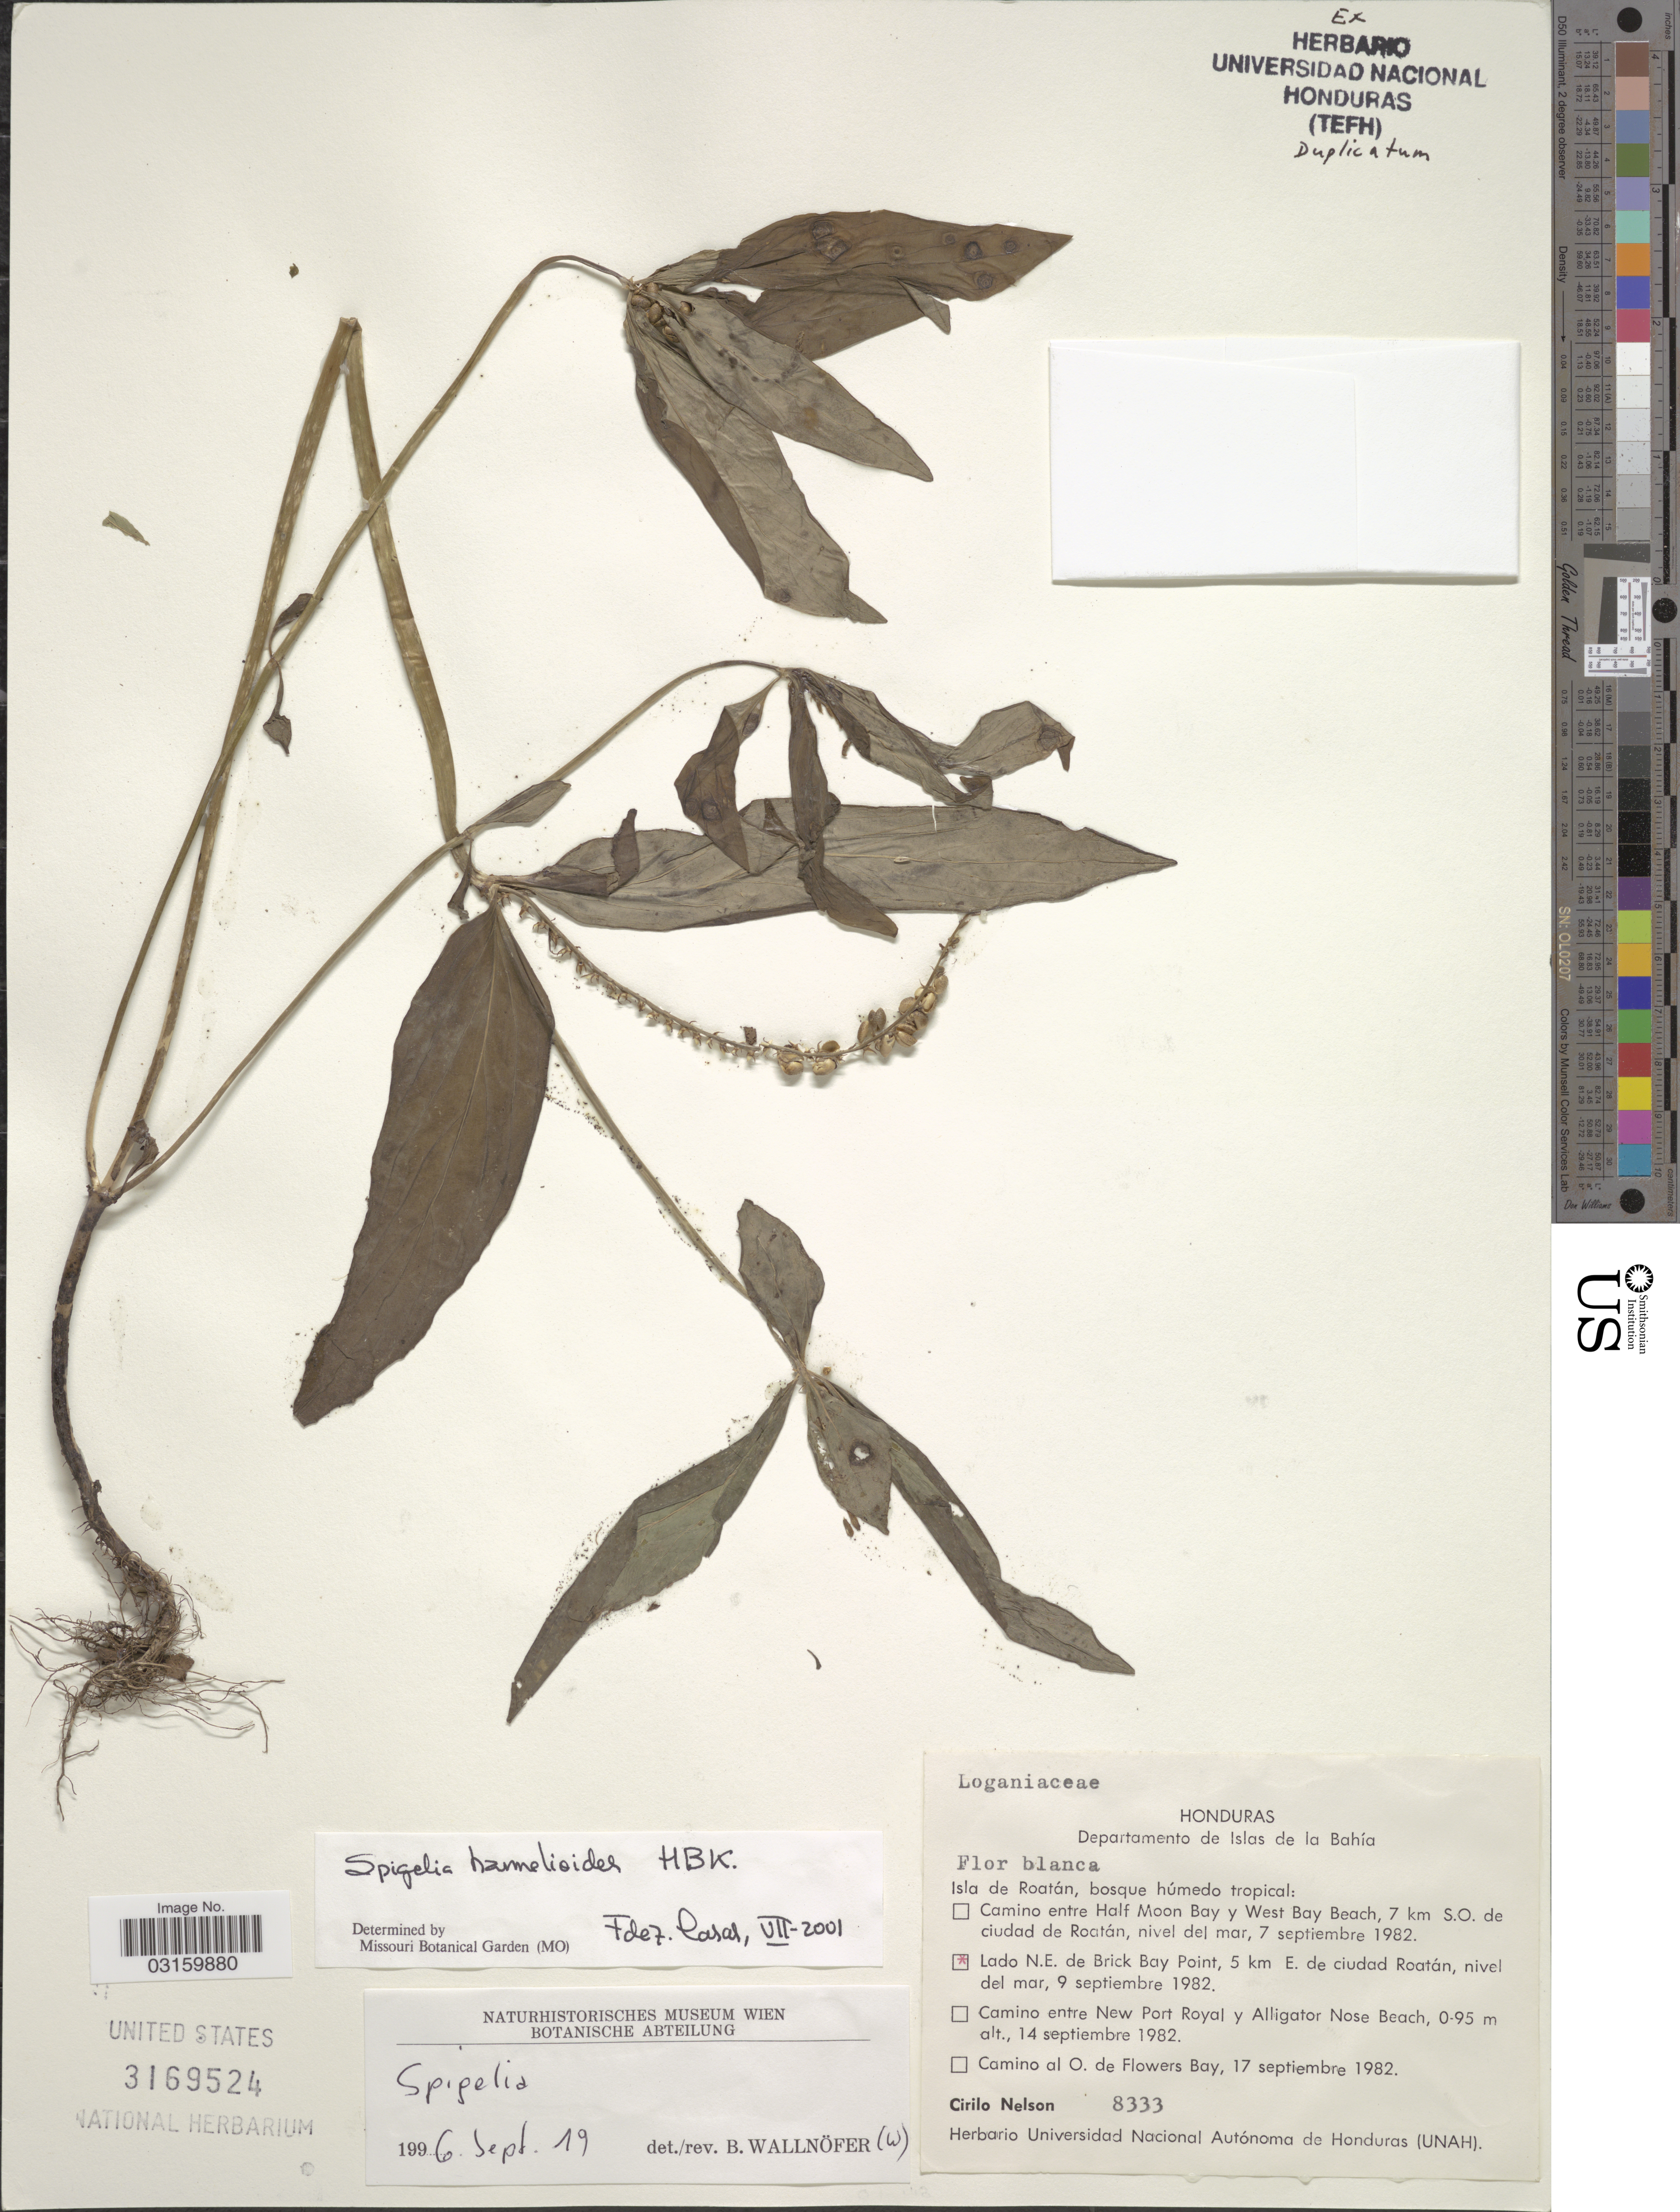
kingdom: Plantae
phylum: Tracheophyta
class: Magnoliopsida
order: Gentianales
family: Loganiaceae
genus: Spigelia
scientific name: Spigelia hamelioides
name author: Kunth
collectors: C. Nelson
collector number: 8333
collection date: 1982-09-09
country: Honduras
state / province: Islas de la Bahía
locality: Departamento de Islas de la Bahía, Lado N.E. de Brick Bay Point, 5 km E. de ciudad Roatán.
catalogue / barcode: US 3169524